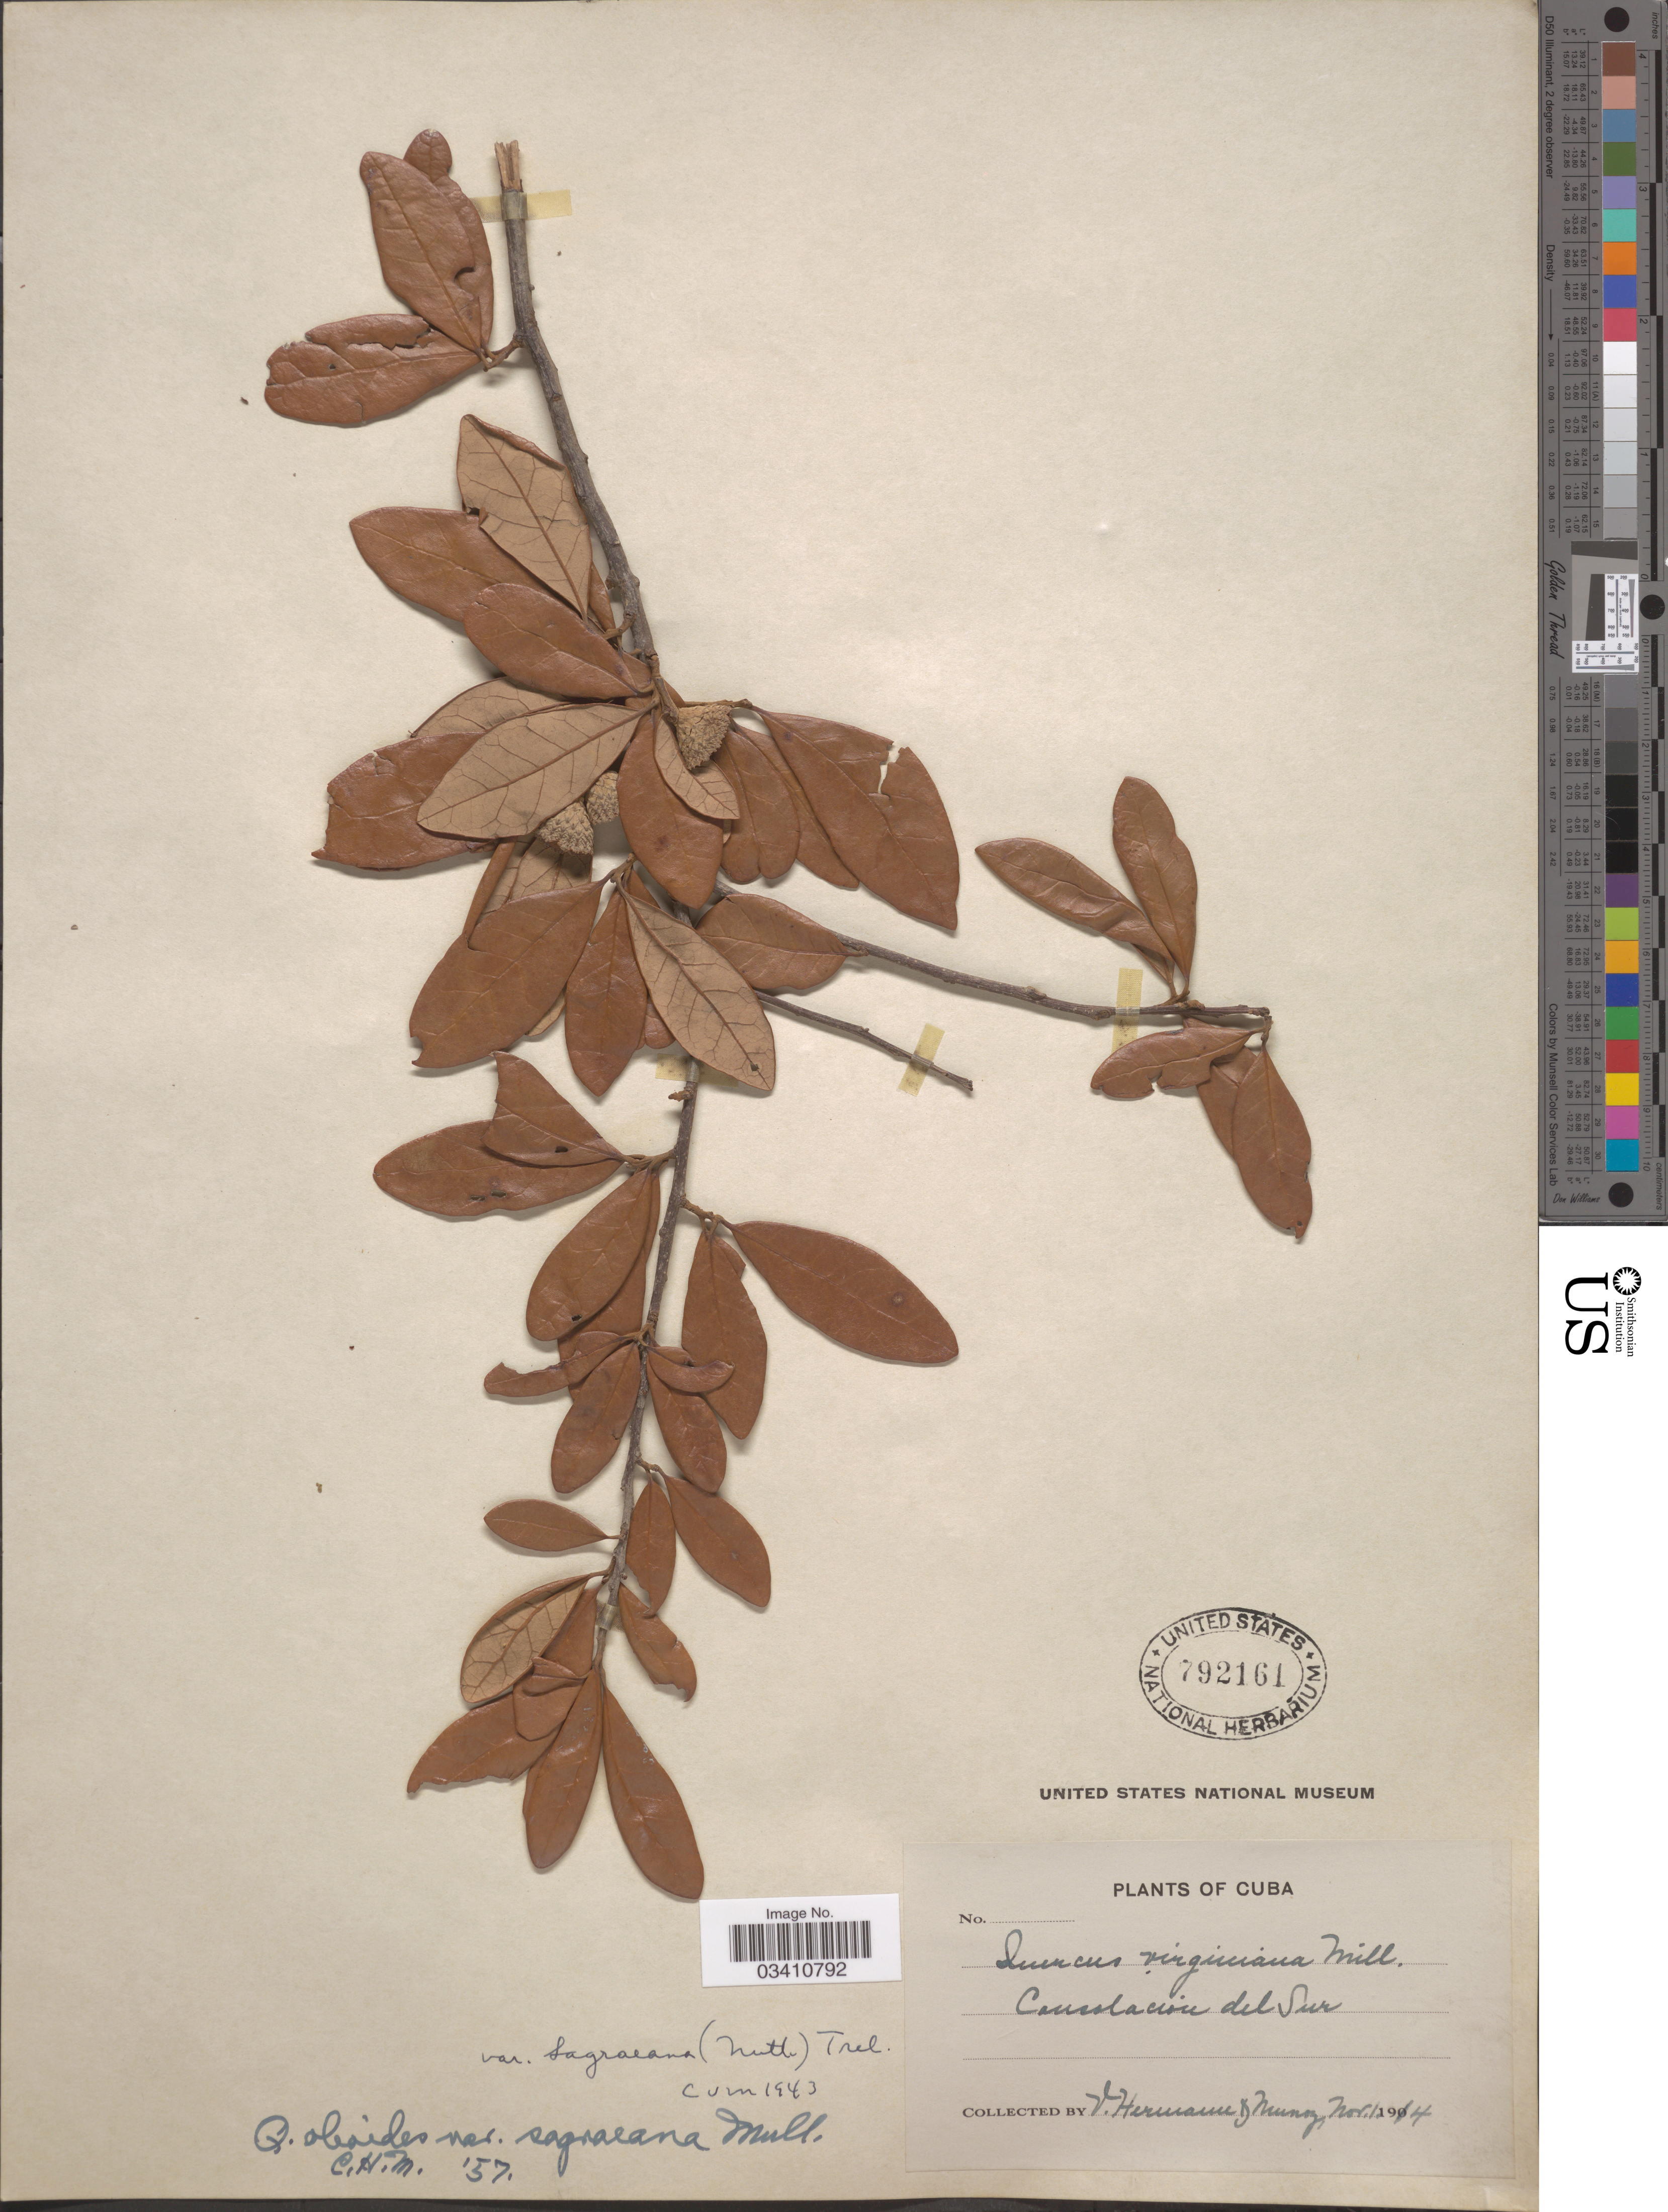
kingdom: Plantae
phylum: Tracheophyta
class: Magnoliopsida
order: Fagales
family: Fagaceae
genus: Quercus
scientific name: Quercus oleoides var. sagraeana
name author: Schltdl. & Cham.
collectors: V. Hermann & Muñoz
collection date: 1914-11-01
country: Cuba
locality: Consolacion del Sur.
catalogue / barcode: US 792161